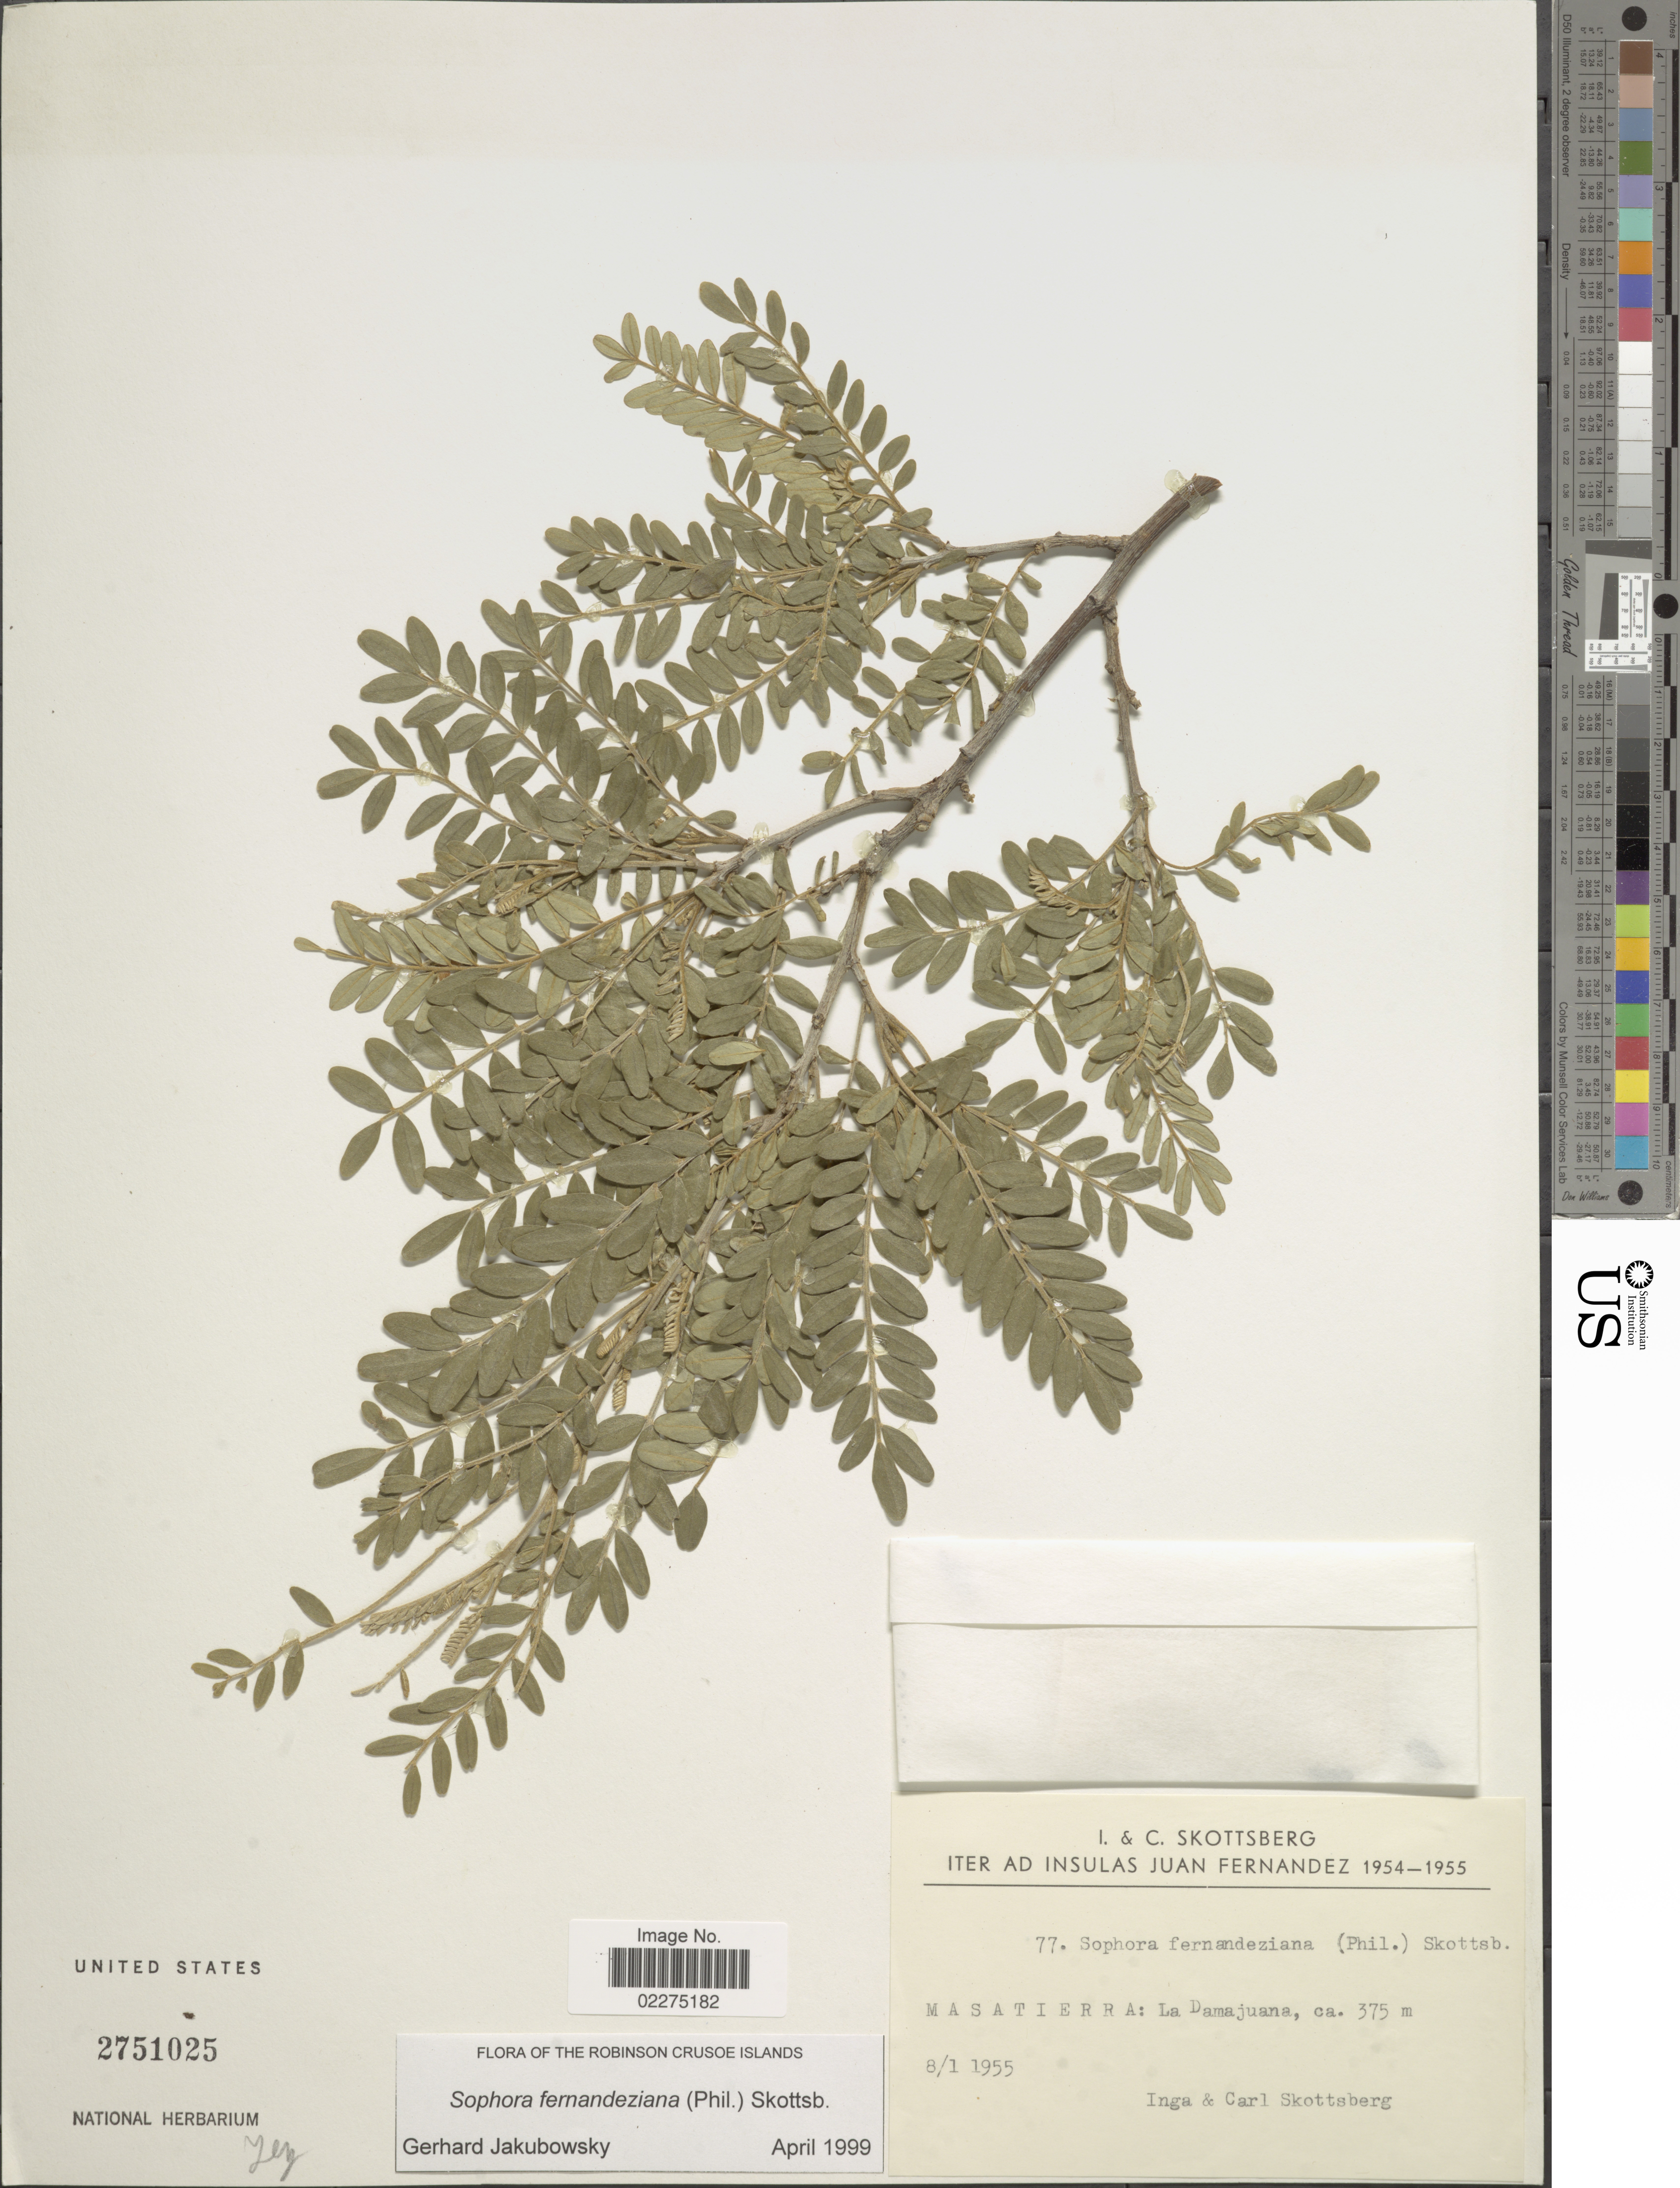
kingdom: Plantae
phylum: Tracheophyta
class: Magnoliopsida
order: Fabales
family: Fabaceae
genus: Sophora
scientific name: Sophora fernandeziana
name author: (Phil.) Skottsb.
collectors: C. Skottsberg & I. Skottsberg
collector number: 77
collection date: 1955-01-08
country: Chile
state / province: Valparaíso (V)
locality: Insulas Juan Fernandez. Masatierra: La Damajuana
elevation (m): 375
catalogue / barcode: US 2751025